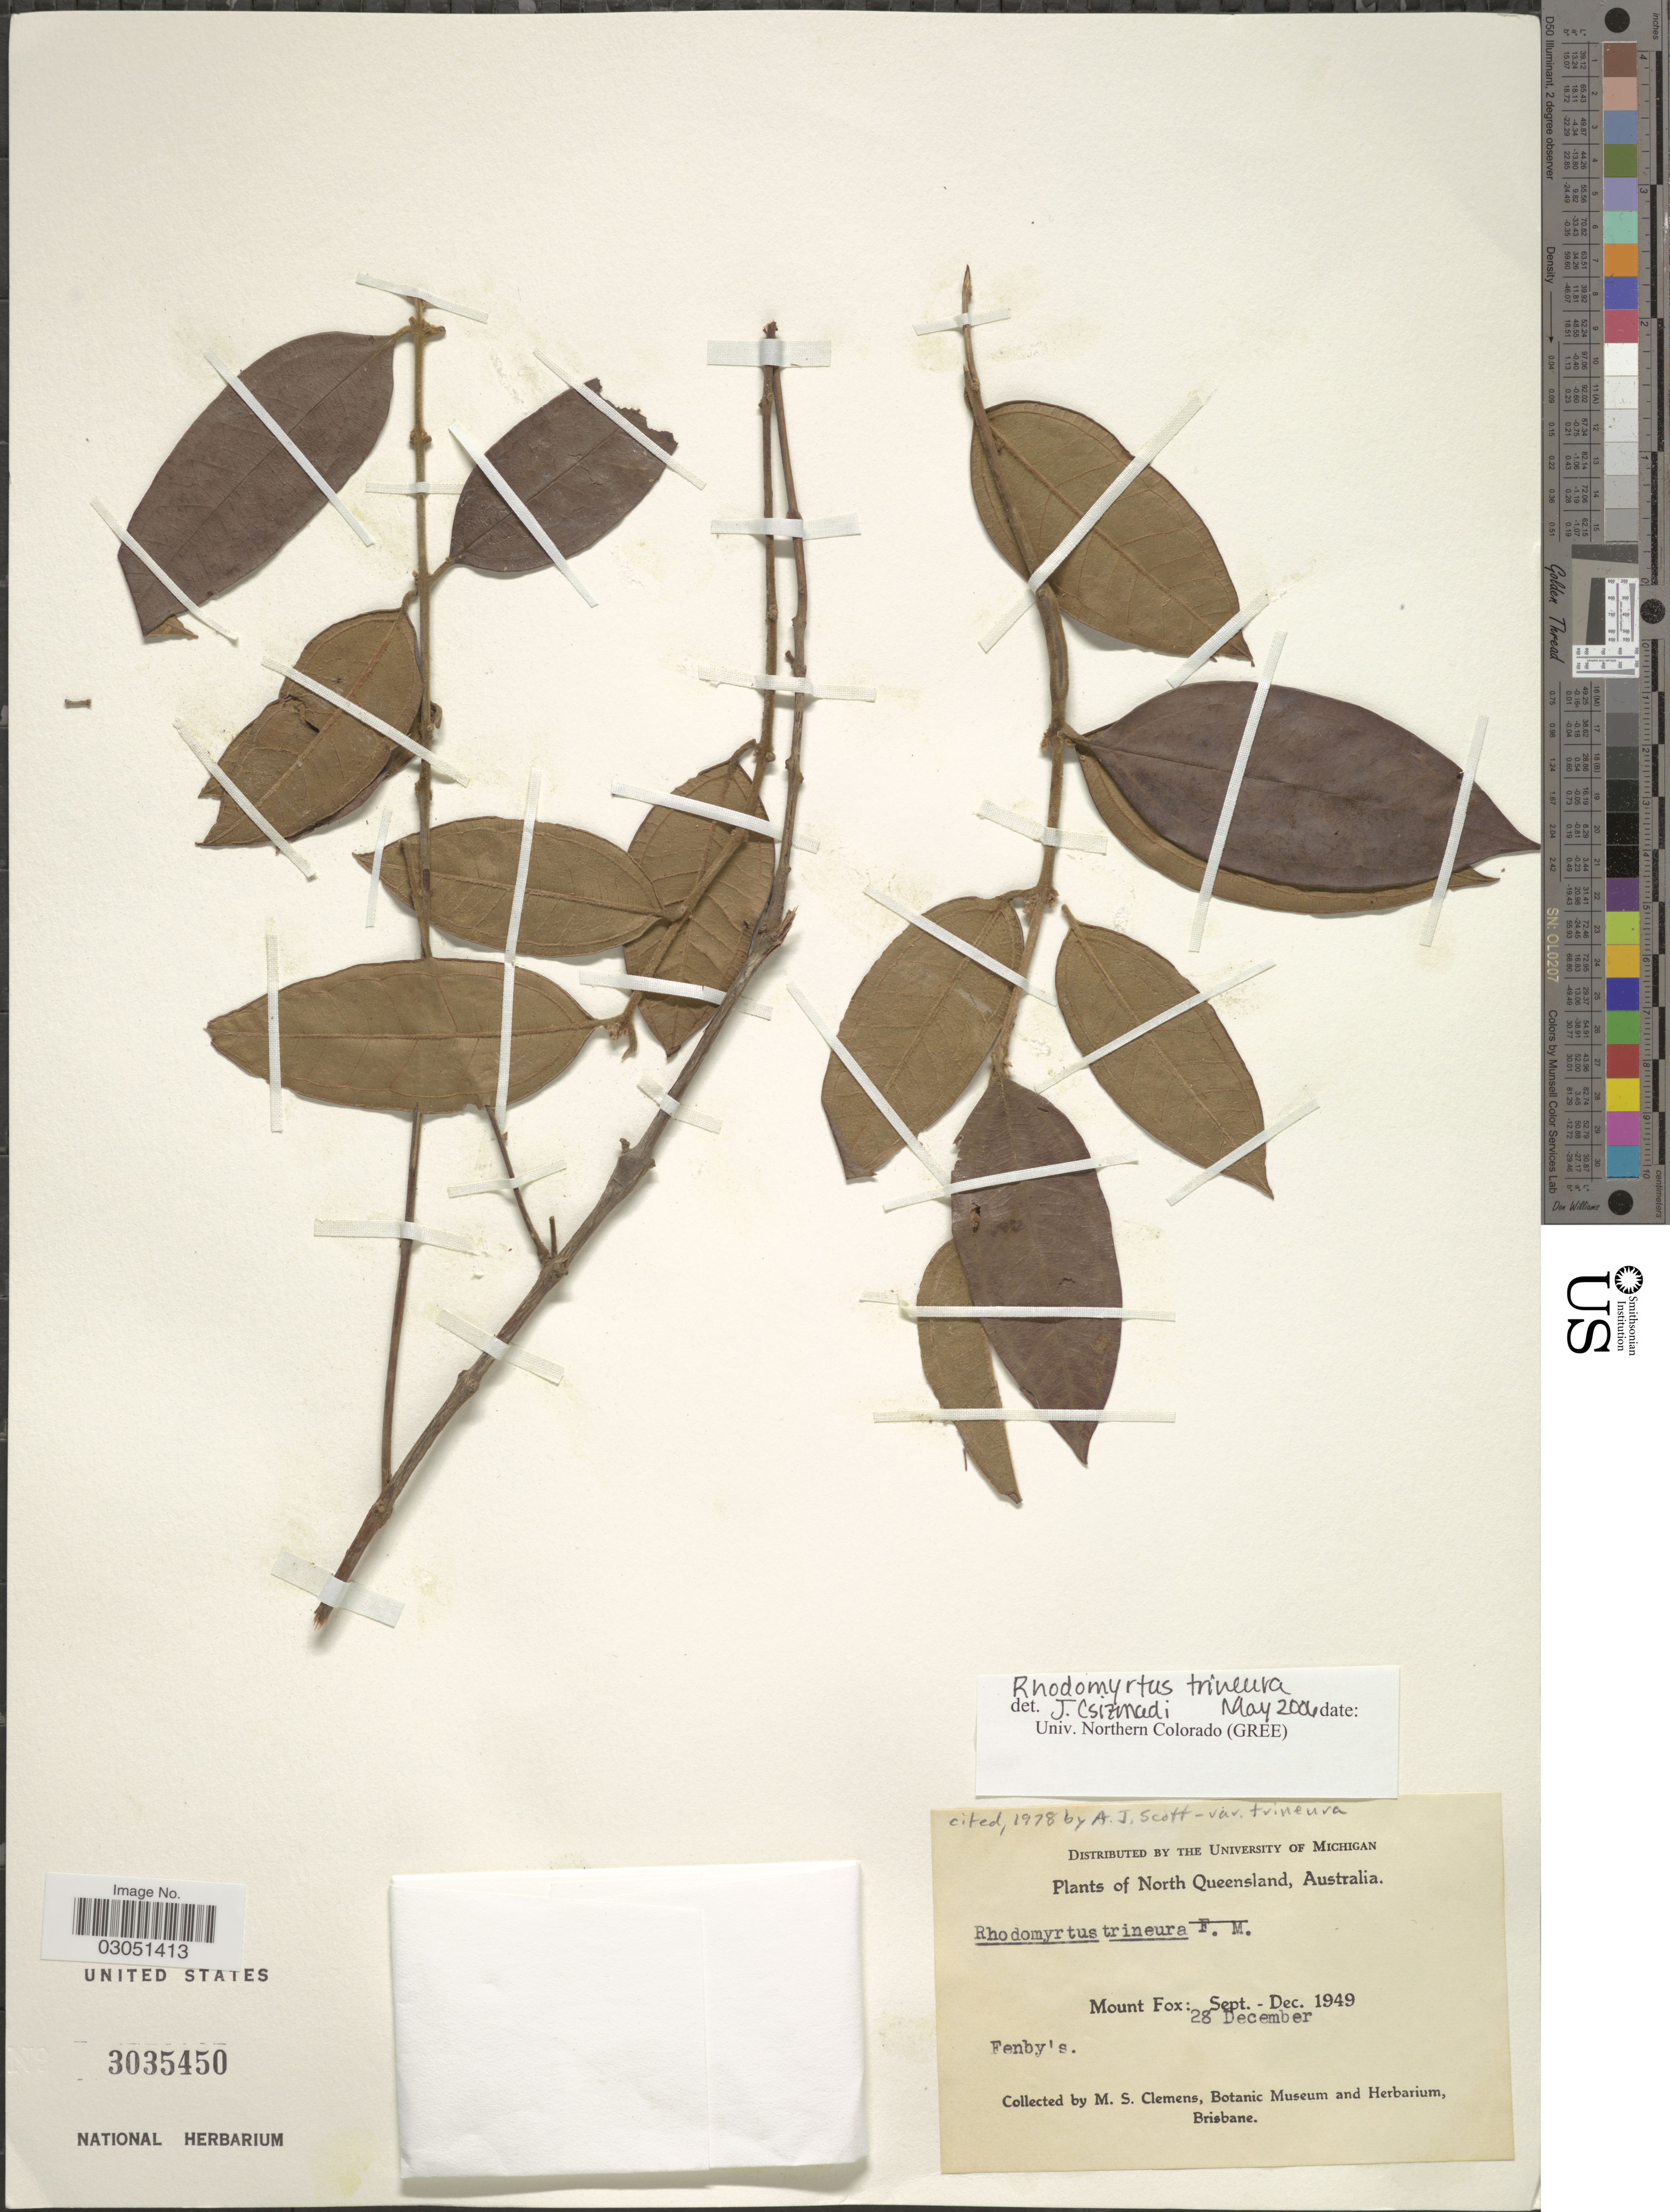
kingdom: Plantae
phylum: Tracheophyta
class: Magnoliopsida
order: Myrtales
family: Myrtaceae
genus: Rhodomyrtus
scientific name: Rhodomyrtus trineura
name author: (F. Muell.) Benth.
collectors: M. S. Clemens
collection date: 1949-12-28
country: Australia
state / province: Queensland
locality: North Queensland, Mount Fox, Fenby's.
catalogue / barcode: US 3035450